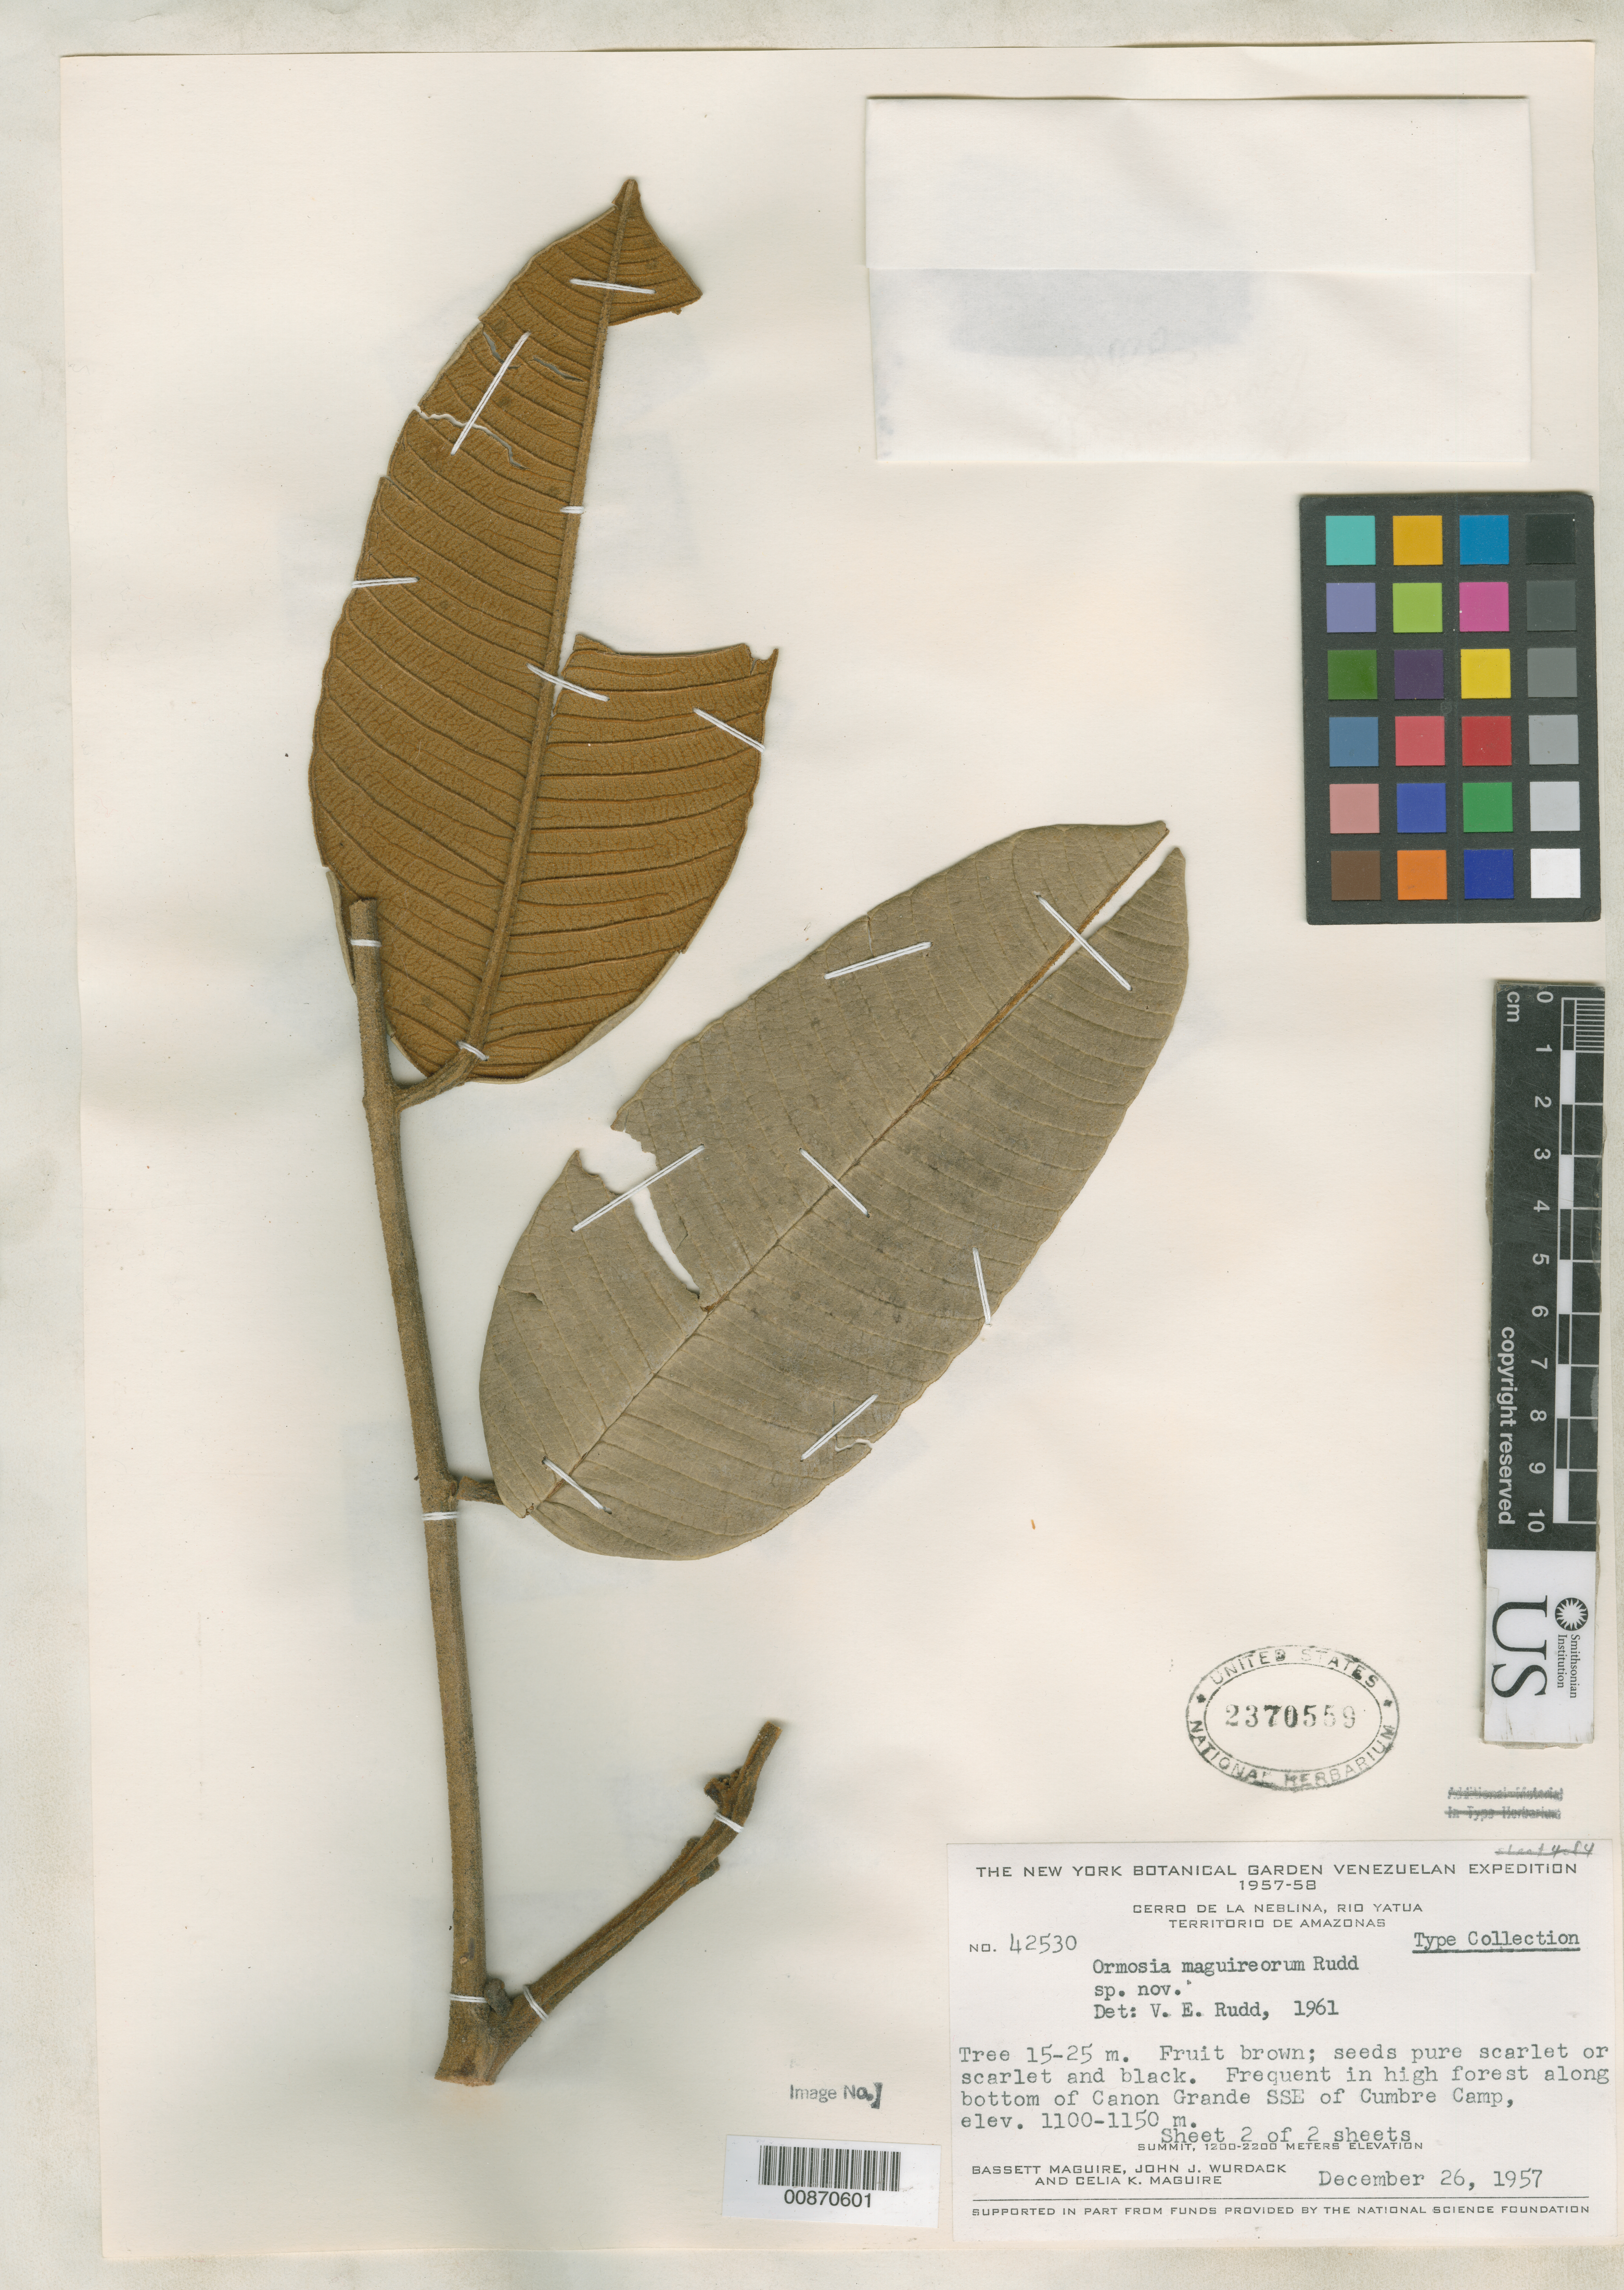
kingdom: Plantae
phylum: Tracheophyta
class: Magnoliopsida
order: Fabales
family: Fabaceae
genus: Ormosia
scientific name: Ormosia maguireorum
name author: Rudd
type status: Isotype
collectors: B. Maguire, J. J. Wurdack & C. K. Maguire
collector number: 42530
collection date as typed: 26 Dec 1957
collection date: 1957-12-26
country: Venezuela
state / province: Amazonas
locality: Cerro de la Neblina, Rio Yatua, Territorio de Amazonas, along bottom of Canon Grande SSE of Cumbre Camp.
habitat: Frequent in high forest along bottom of canyon.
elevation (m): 1100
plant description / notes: Labeled as "sheet 2 of 2 sheets" but no corresponding "sheet 1" found.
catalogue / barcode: US 2370559